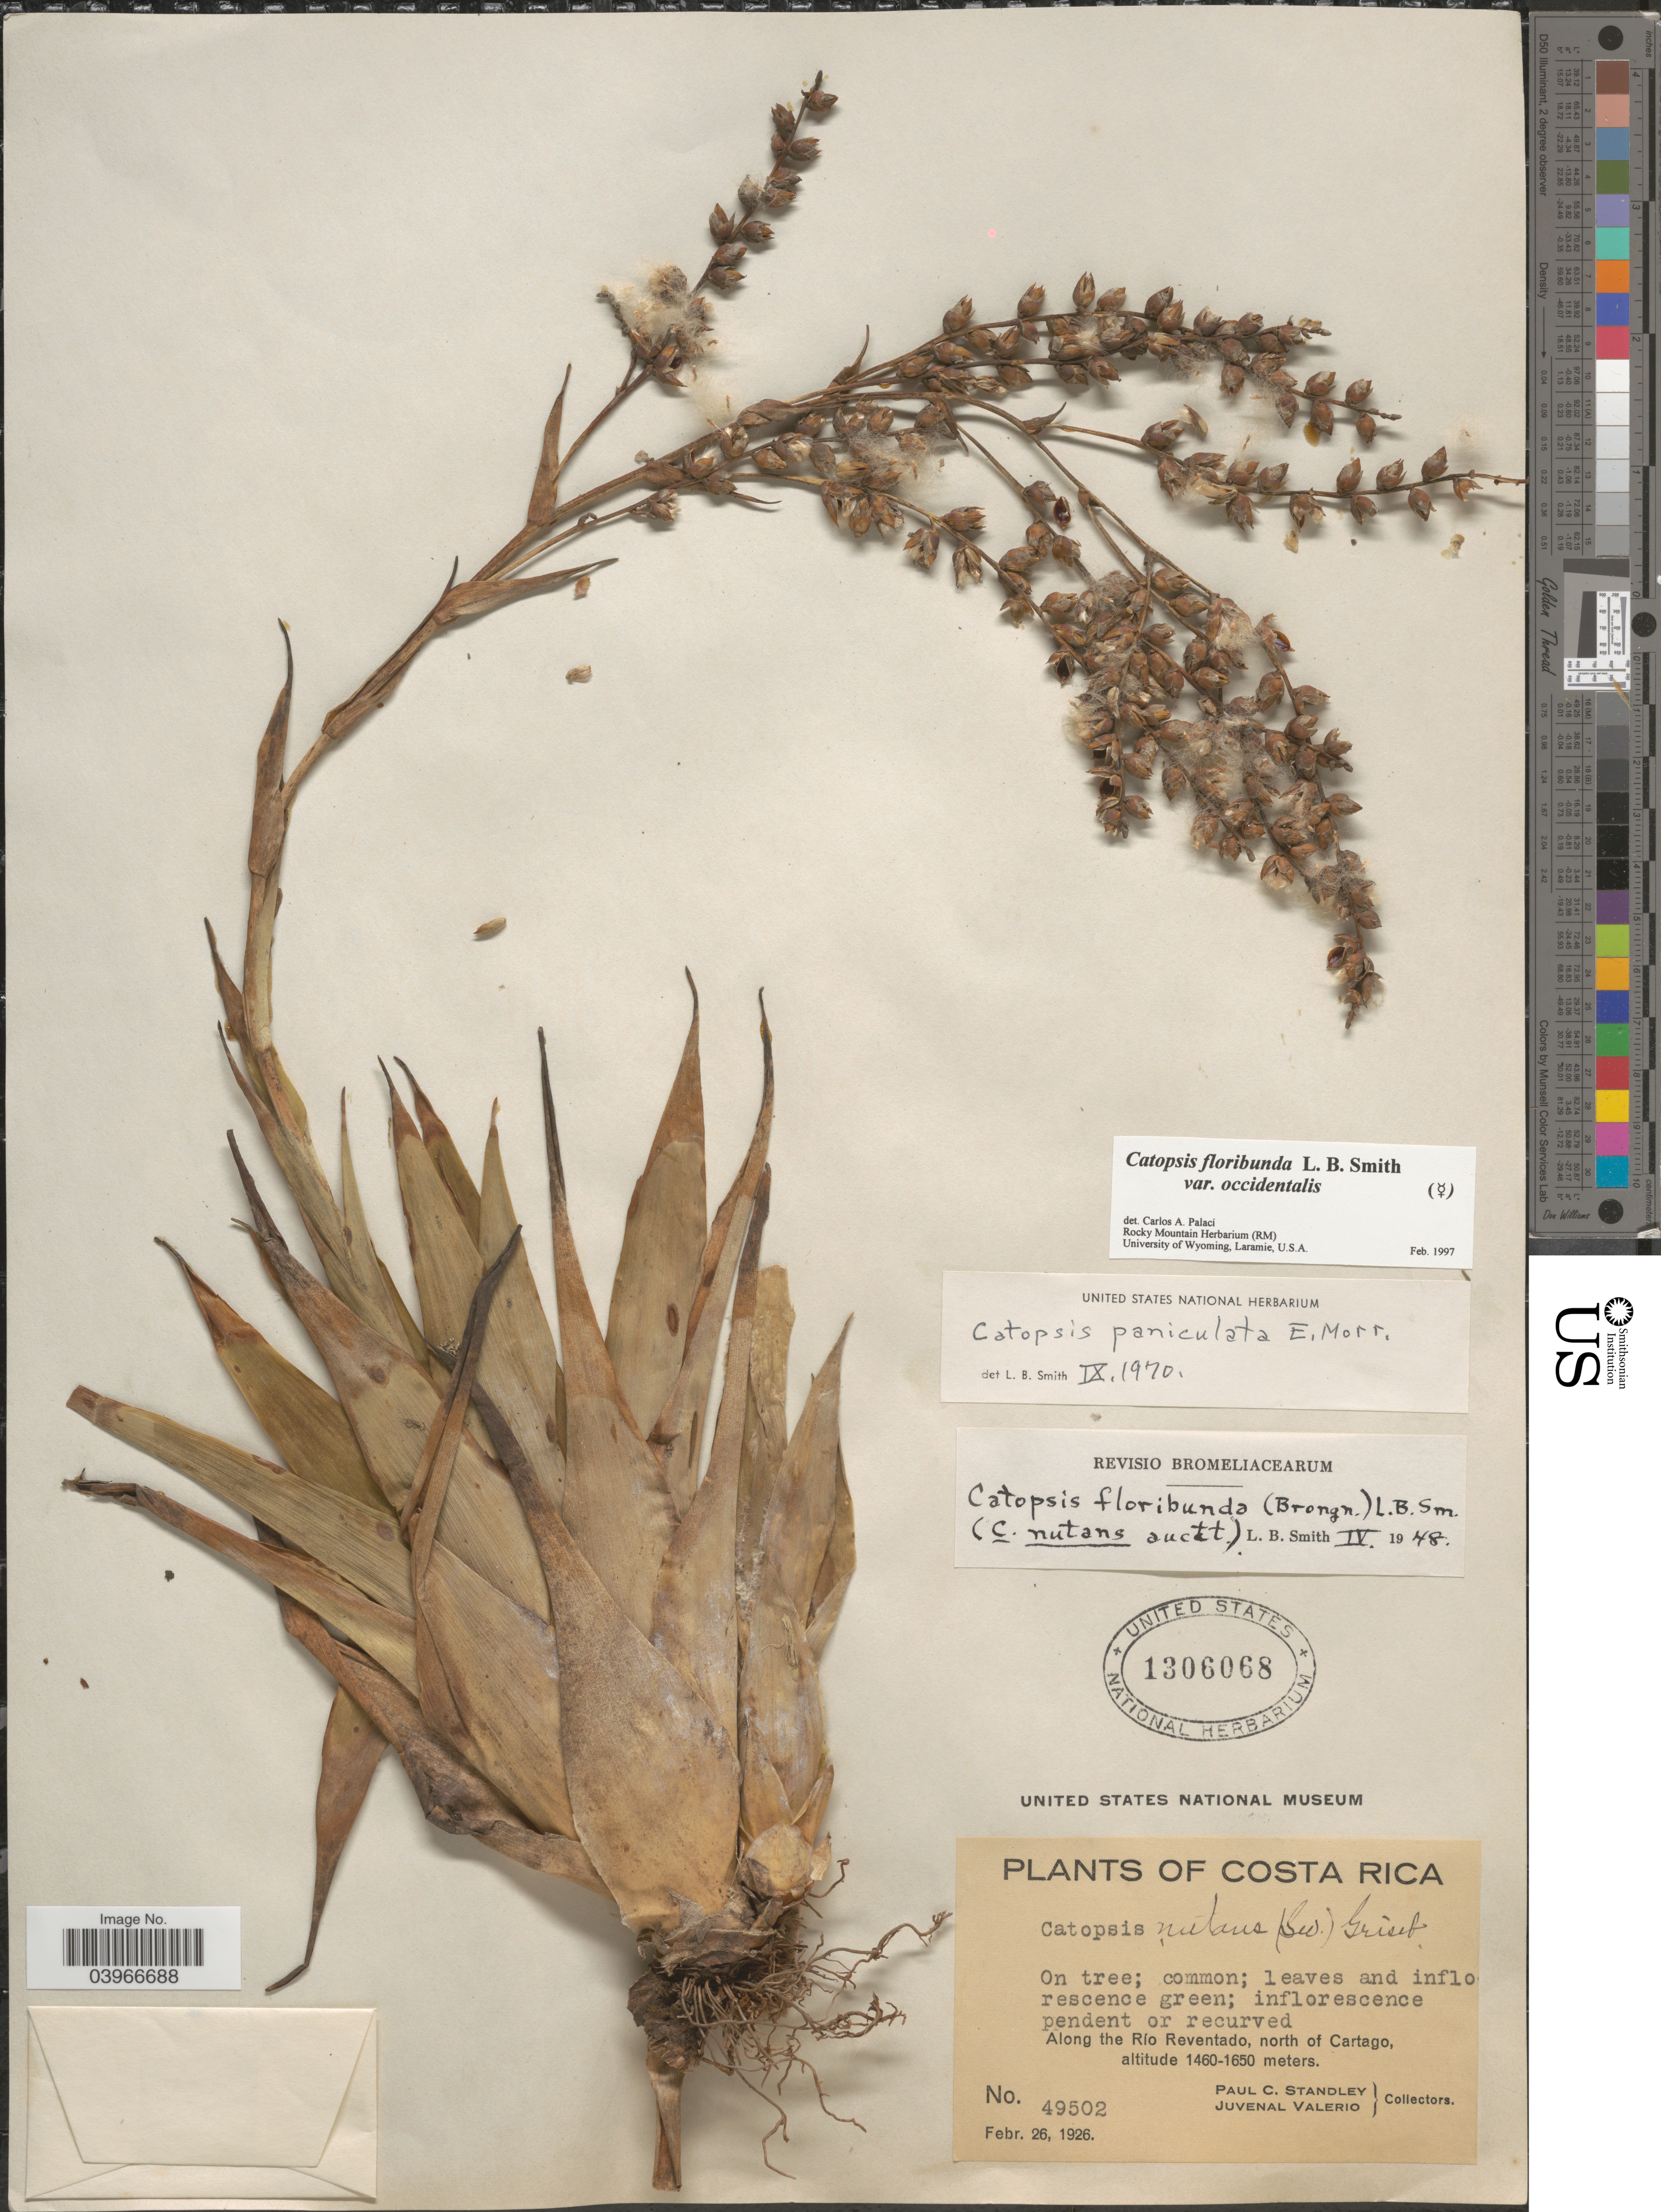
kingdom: Plantae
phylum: Tracheophyta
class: Liliopsida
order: Poales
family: Bromeliaceae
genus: Catopsis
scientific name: Catopsis floribunda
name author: L.B. Sm.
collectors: P. C. Standley & J. Valerio R.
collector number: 49502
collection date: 1926-02-26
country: Costa Rica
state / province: Cartago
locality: Along the Río Reventado, north of Cartago.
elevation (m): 1460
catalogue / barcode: US 1306068